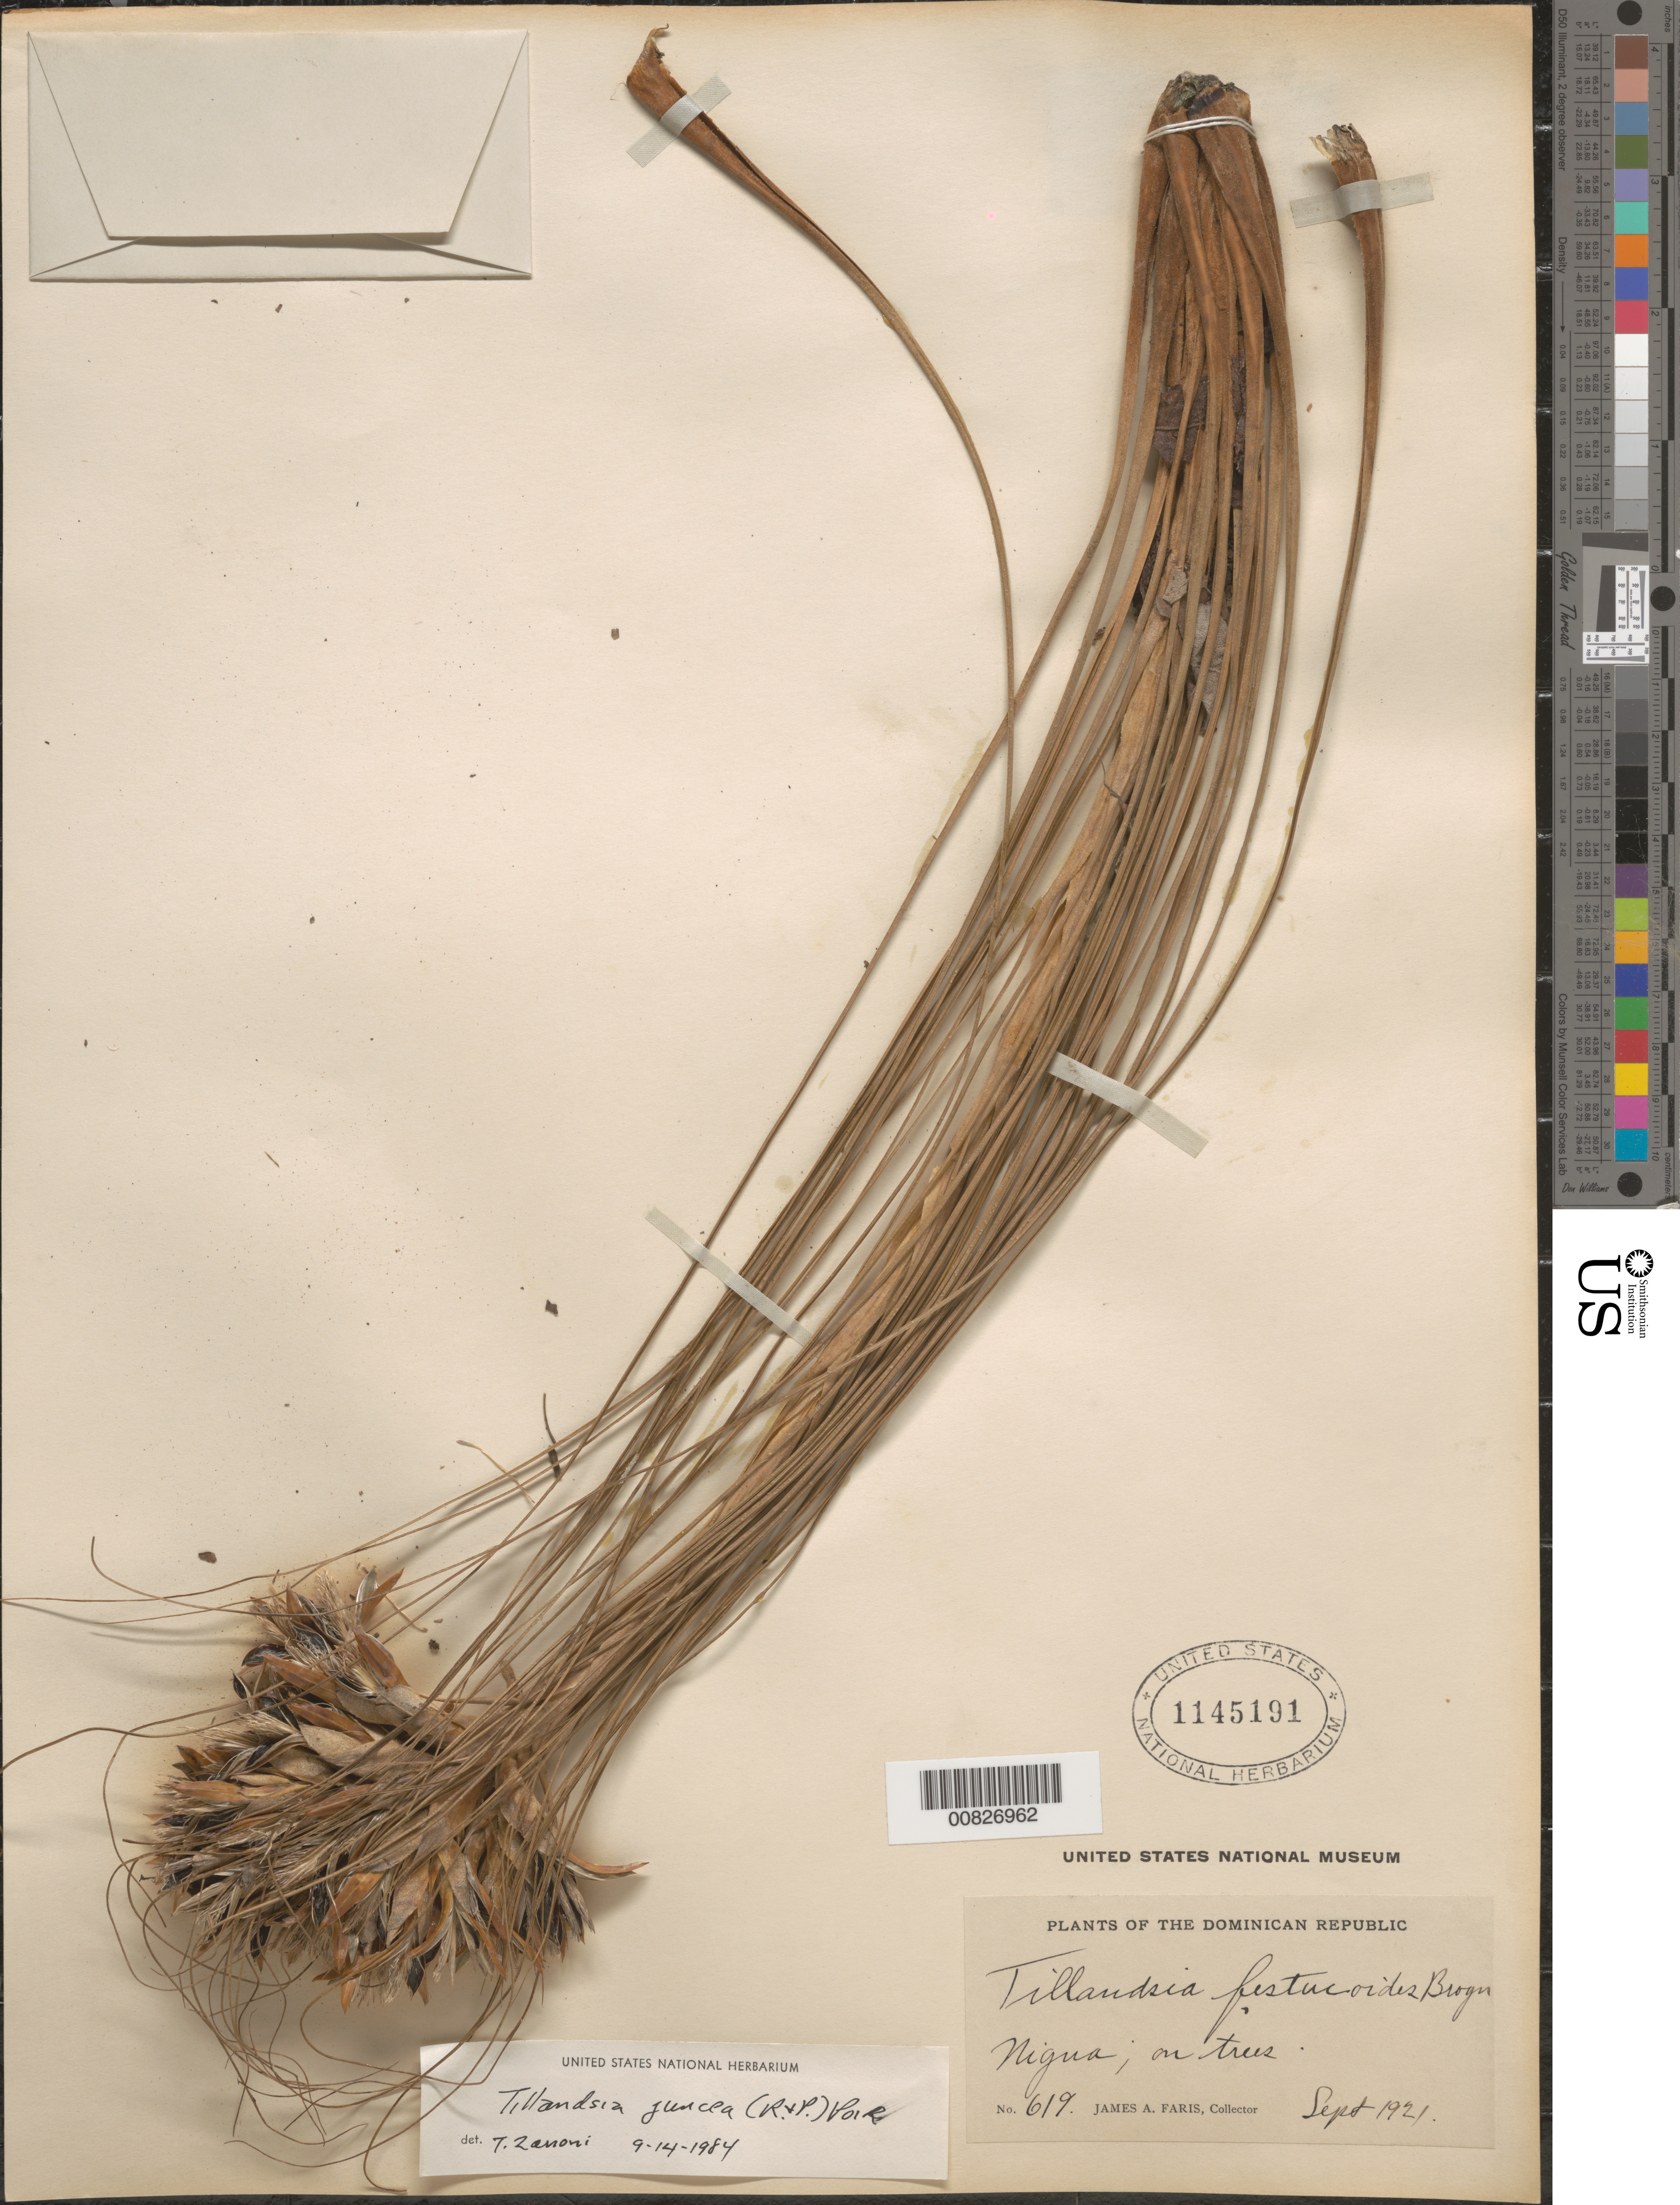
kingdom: Plantae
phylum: Tracheophyta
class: Liliopsida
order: Poales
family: Bromeliaceae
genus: Tillandsia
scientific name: Tillandsia juncea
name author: (Ruiz & Pav.) Poir.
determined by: Zanoni, T. A., (NY), New York Botanical Garden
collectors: J. Faris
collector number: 619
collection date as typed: Sep 1921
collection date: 1921-09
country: Dominican Republic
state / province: San Cristóbal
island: Hispaniola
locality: Nigua.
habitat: On trees.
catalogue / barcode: US 1145191